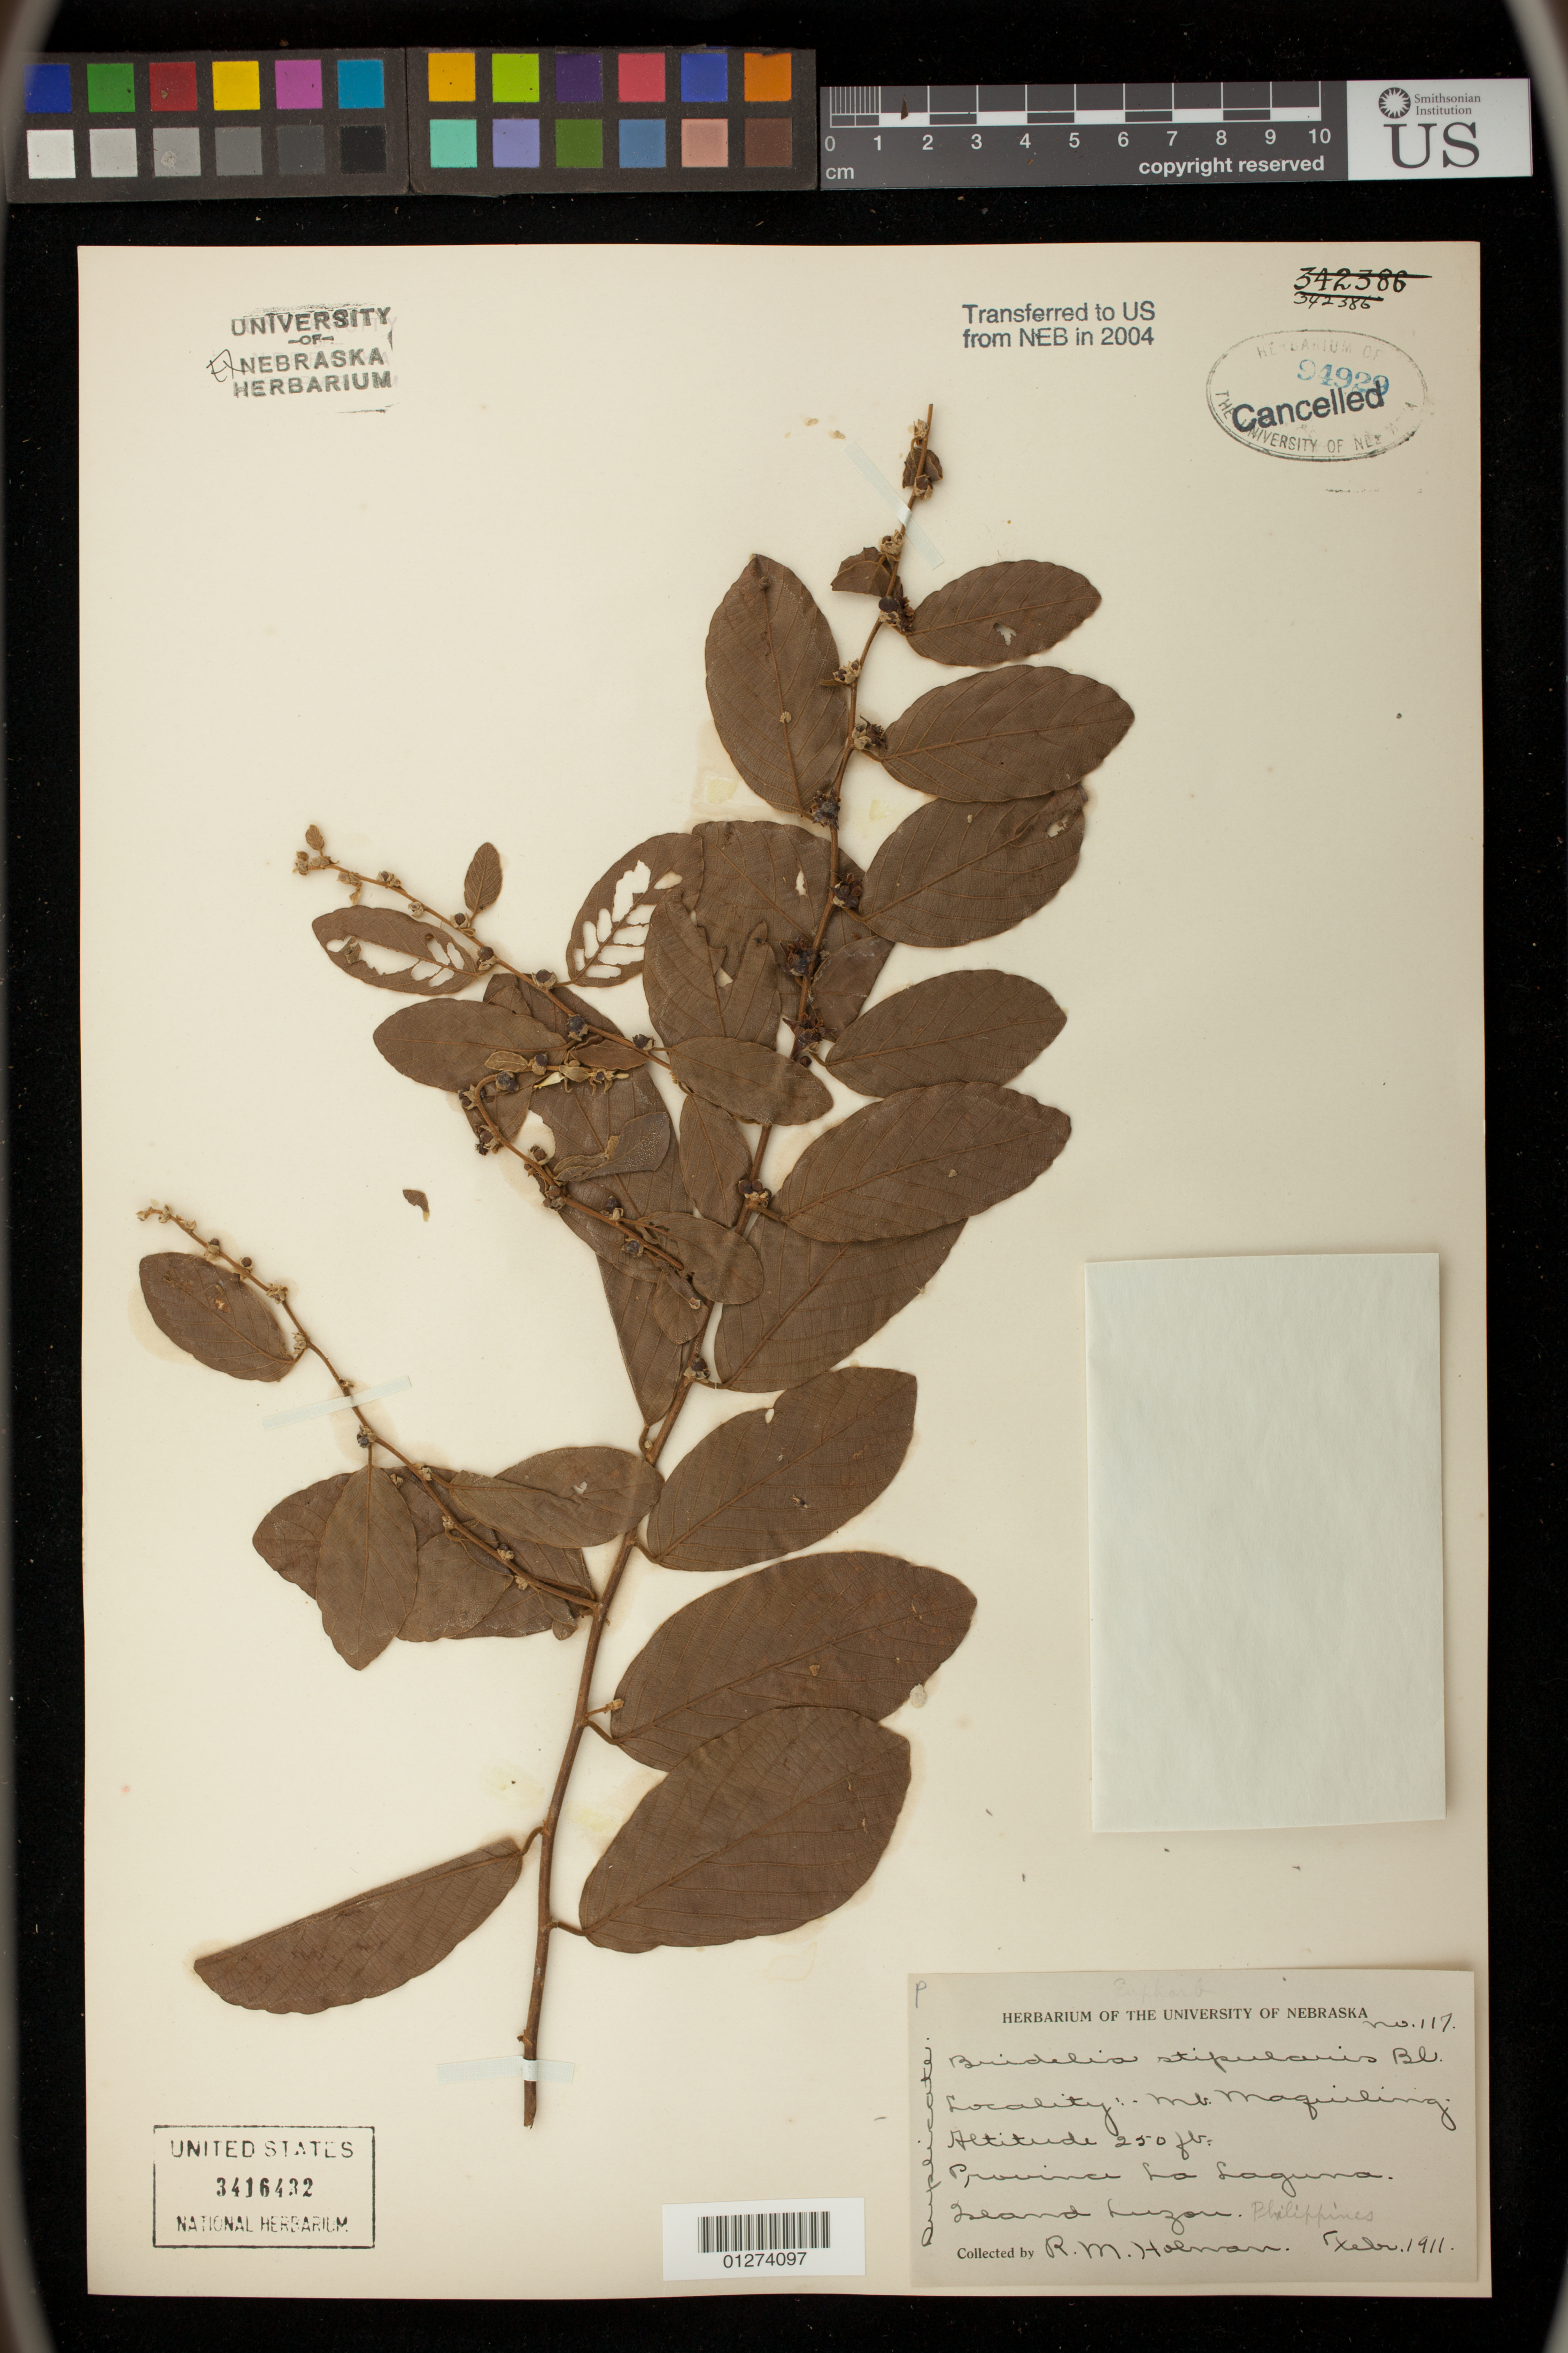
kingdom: Plantae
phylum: Tracheophyta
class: Magnoliopsida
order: Malpighiales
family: Phyllanthaceae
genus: Bridelia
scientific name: Bridelia stipularis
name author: (L.) Blume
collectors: R. Holman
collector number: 117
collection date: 1911-02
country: Philippines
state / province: Calabarzon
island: Luzon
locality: Mt. Maquiling, La Laguna, Luzon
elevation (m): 76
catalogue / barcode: US 3416432